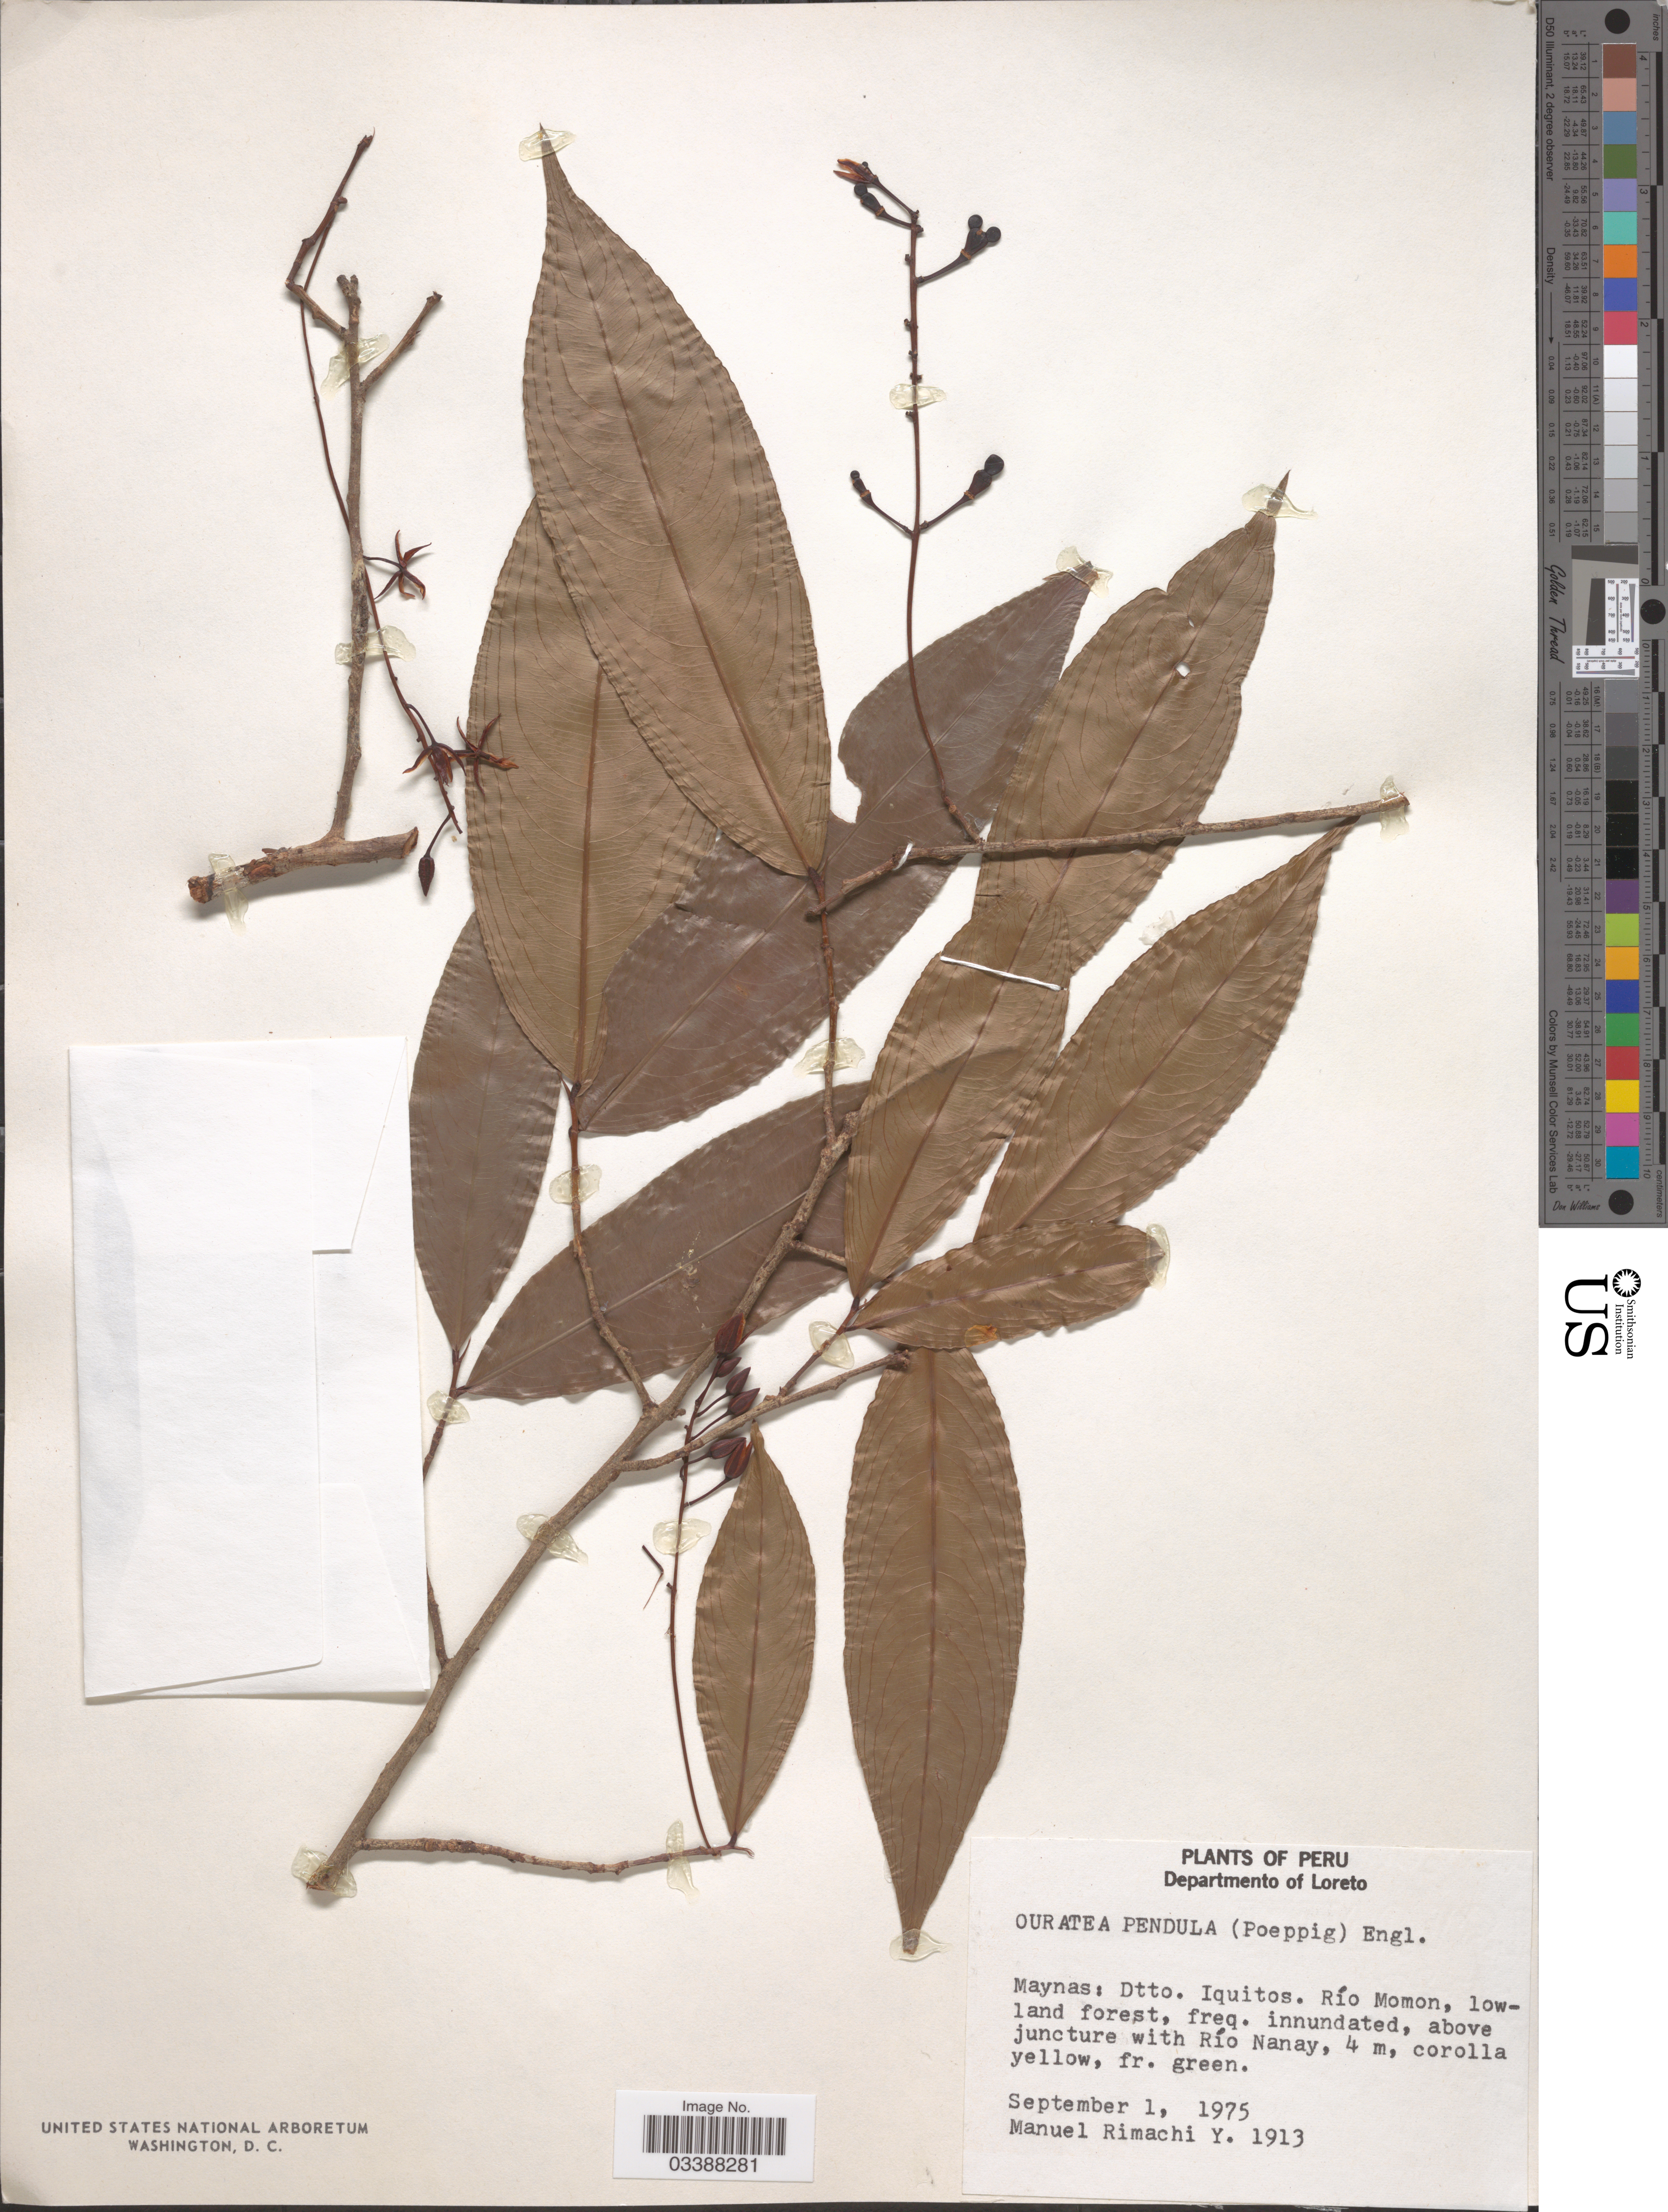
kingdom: Plantae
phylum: Tracheophyta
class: Magnoliopsida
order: Malpighiales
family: Ochnaceae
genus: Ouratea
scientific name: Ouratea pendula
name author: Poepp. ex Engl.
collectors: M. Rimachi Y.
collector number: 1913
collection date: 1975-09-01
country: Peru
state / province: Loreto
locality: Departmento of Loreto. Maynas: Dtto. Iquitos. Río Momon, above juncture with Río Nanay.